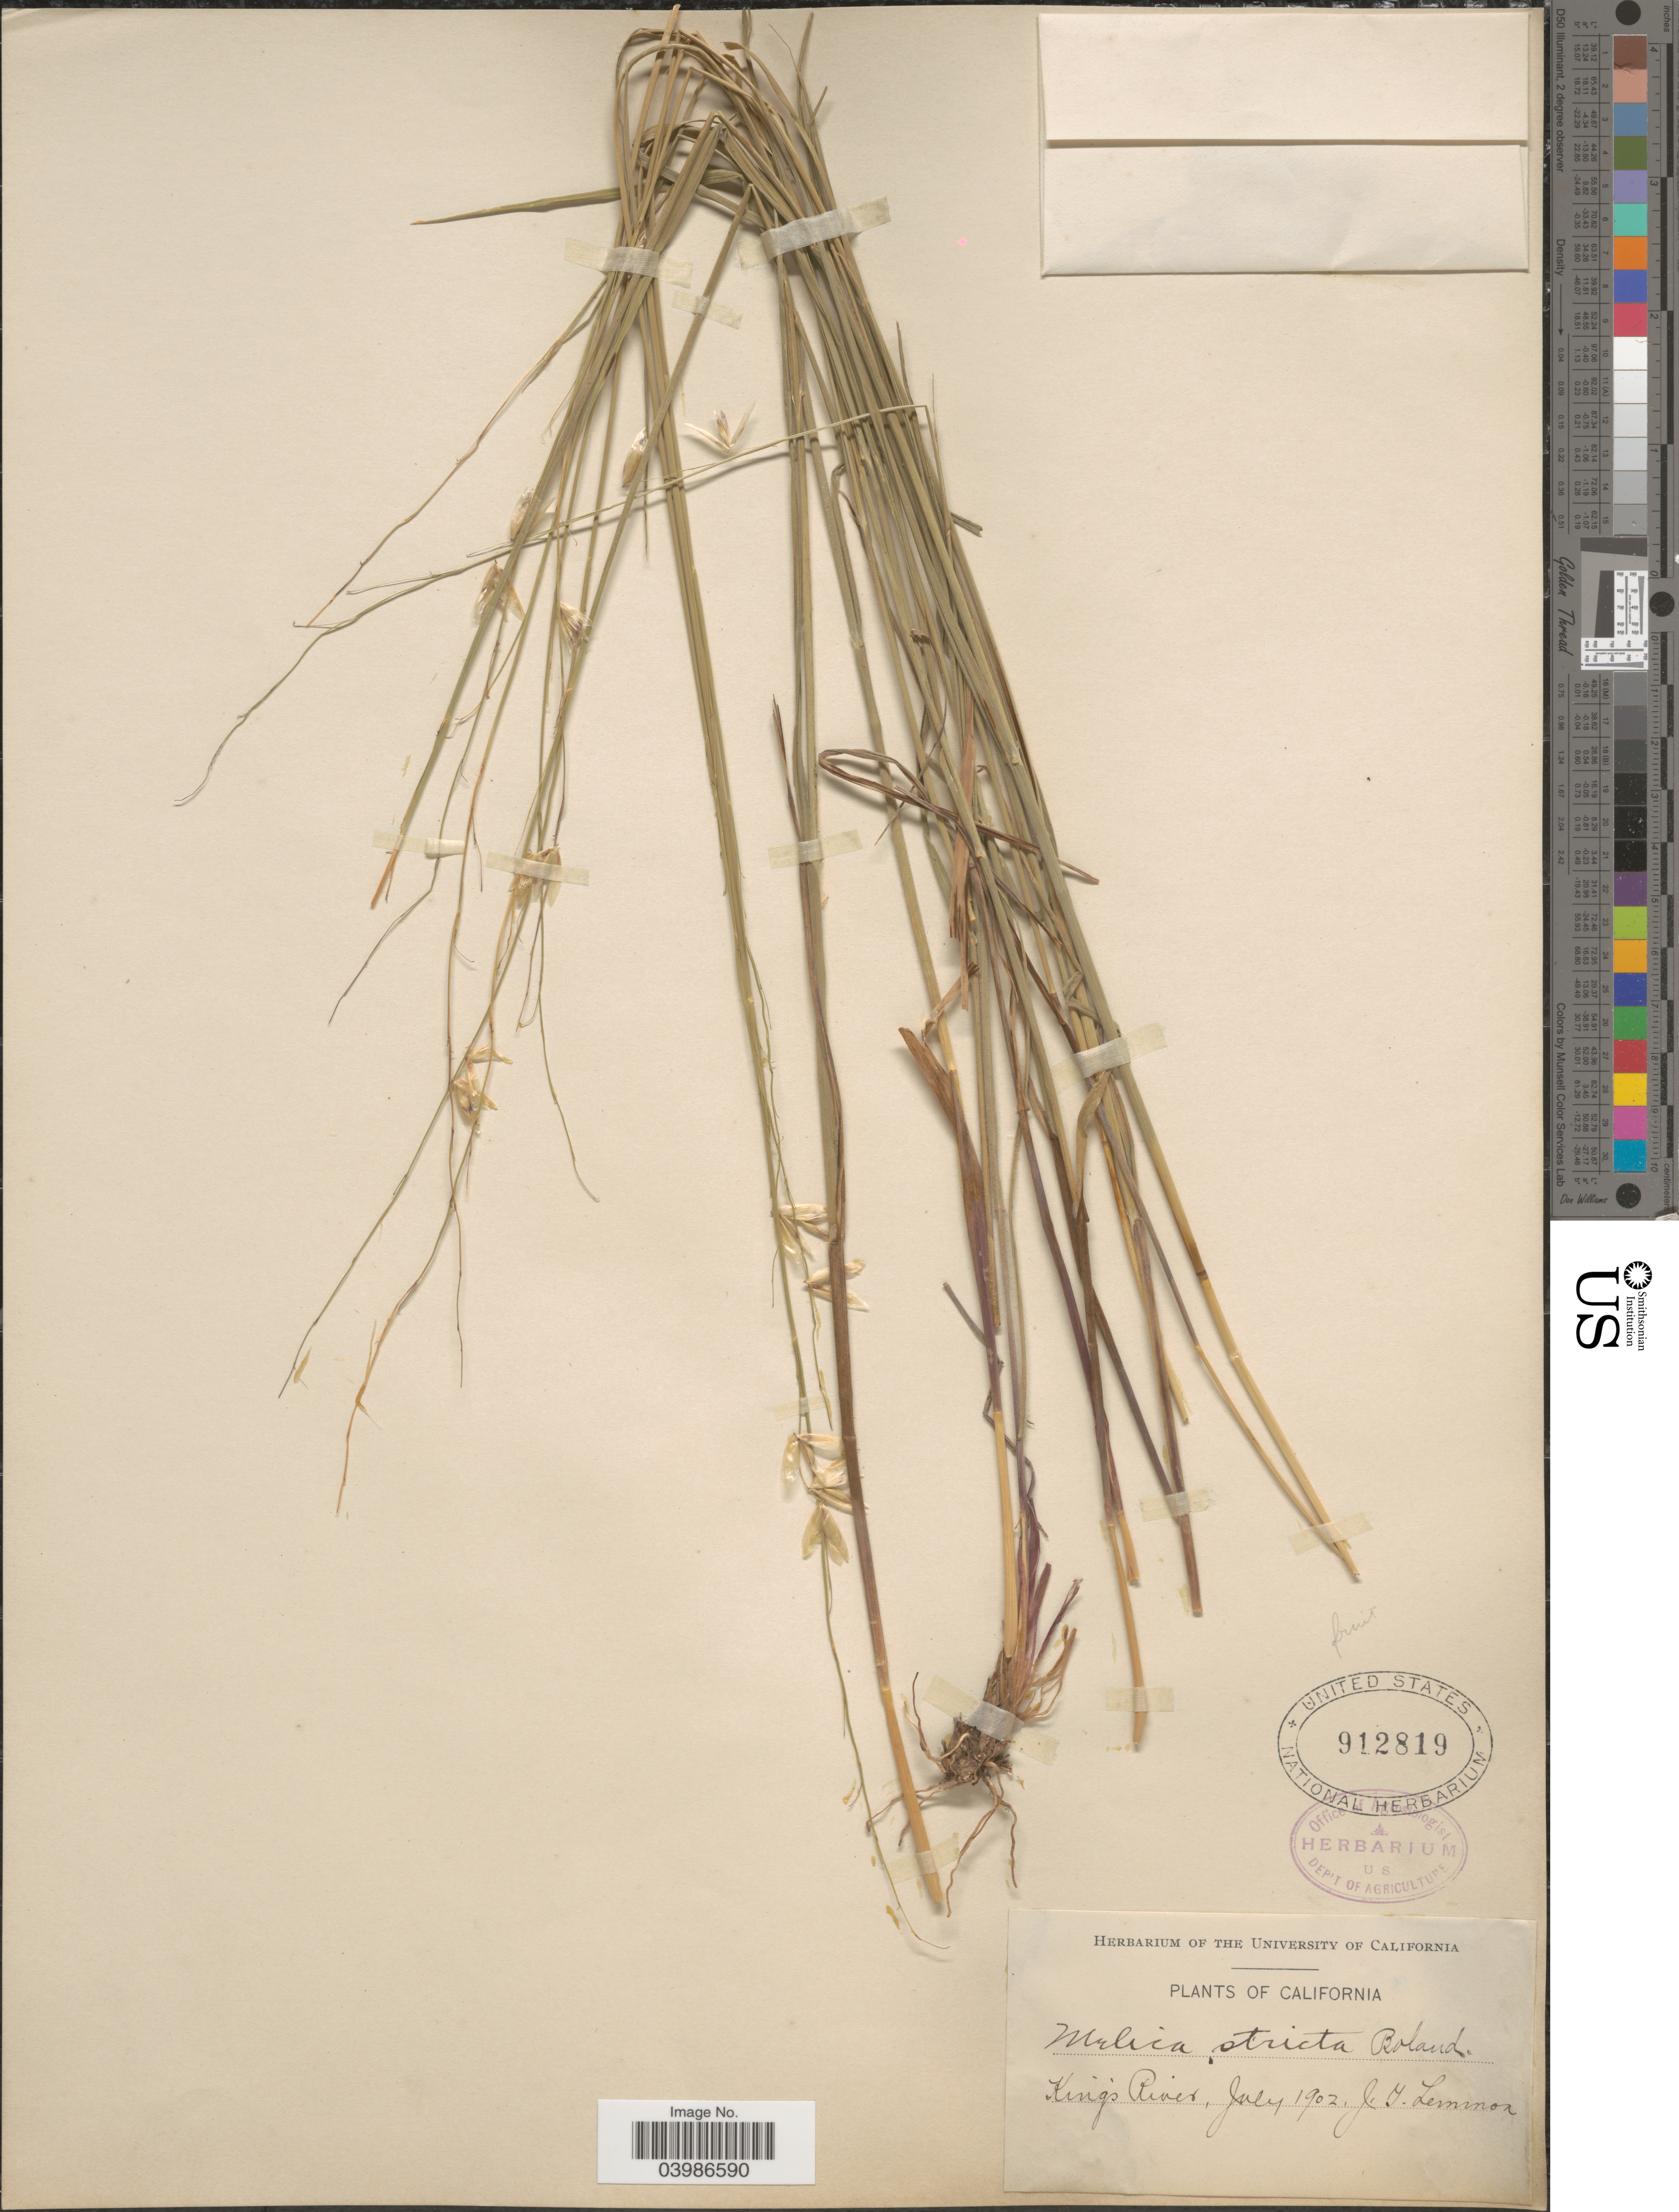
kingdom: Plantae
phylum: Tracheophyta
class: Liliopsida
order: Poales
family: Poaceae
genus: Melica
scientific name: Melica stricta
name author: Bol.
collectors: J. Lemmon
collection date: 1902-07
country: United States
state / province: California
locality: King's River.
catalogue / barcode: US 912819